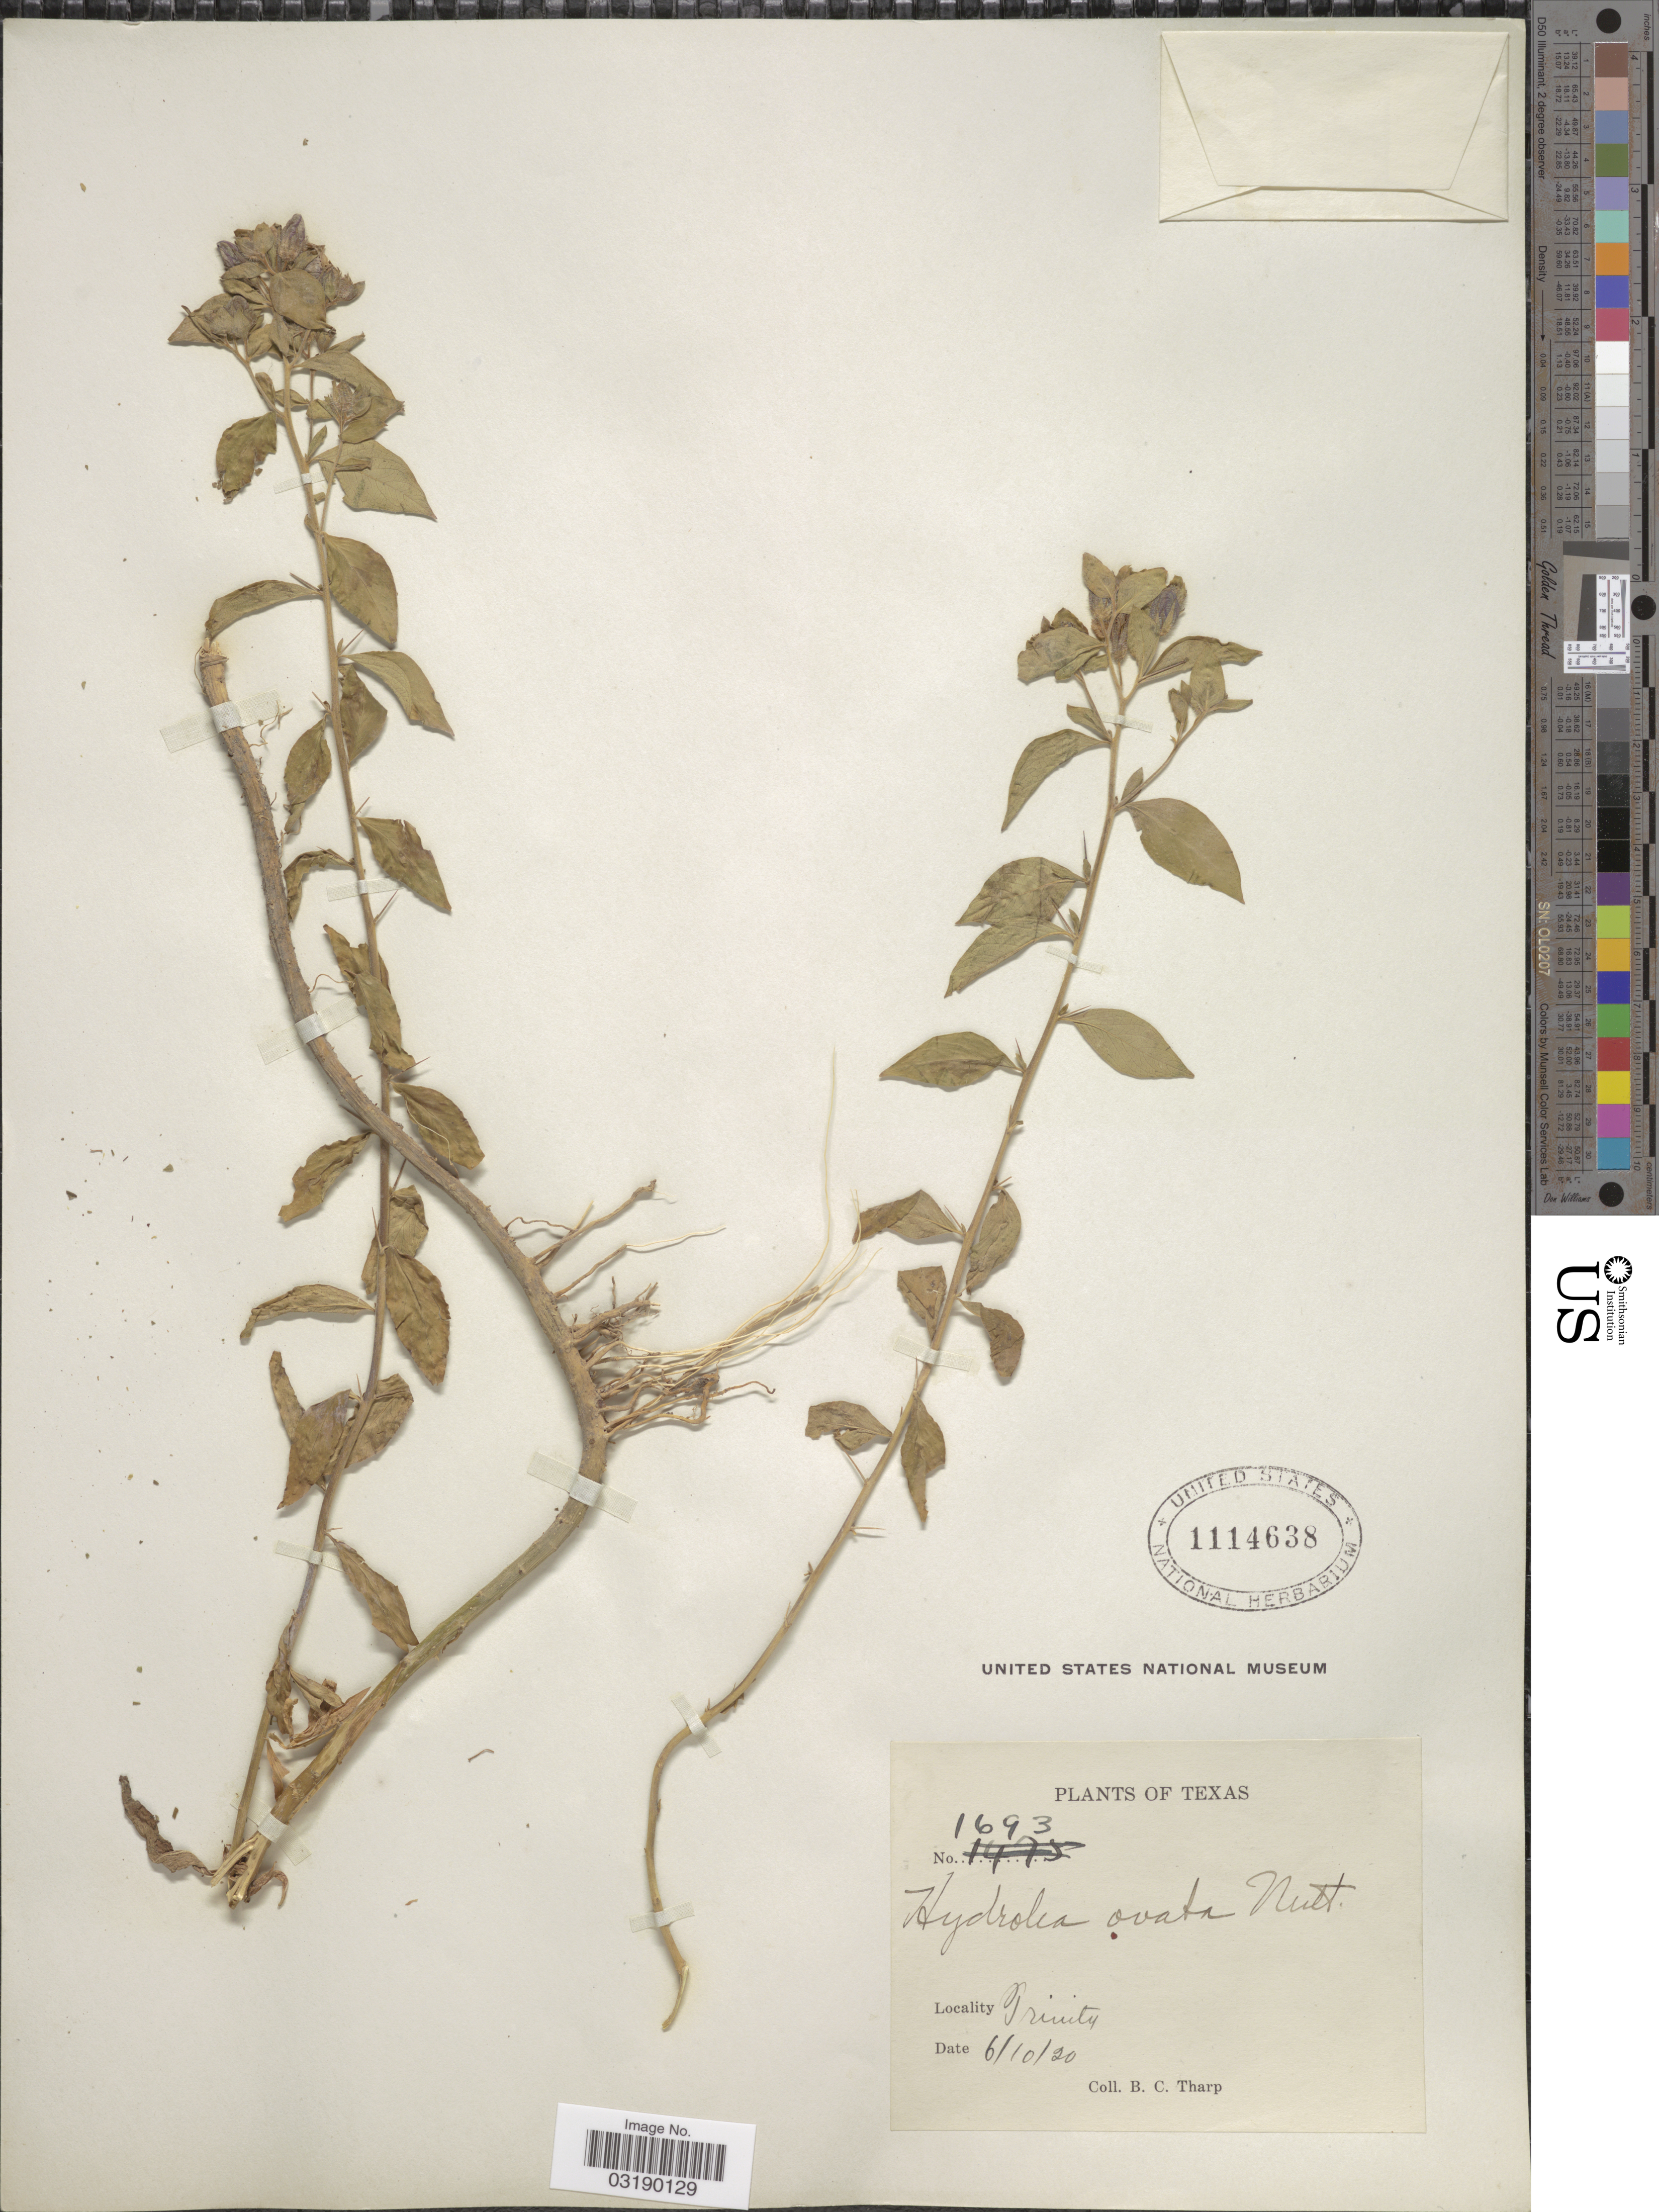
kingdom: Plantae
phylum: Tracheophyta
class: Magnoliopsida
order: Solanales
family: Hydroleaceae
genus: Hydrolea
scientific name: Hydrolea ovata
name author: Nutt. ex Choisy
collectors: B. C. Tharp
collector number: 1693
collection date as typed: Transcribed d/m/y: 10/6/20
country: United States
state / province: Texas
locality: Trinity.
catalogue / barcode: US 1114638